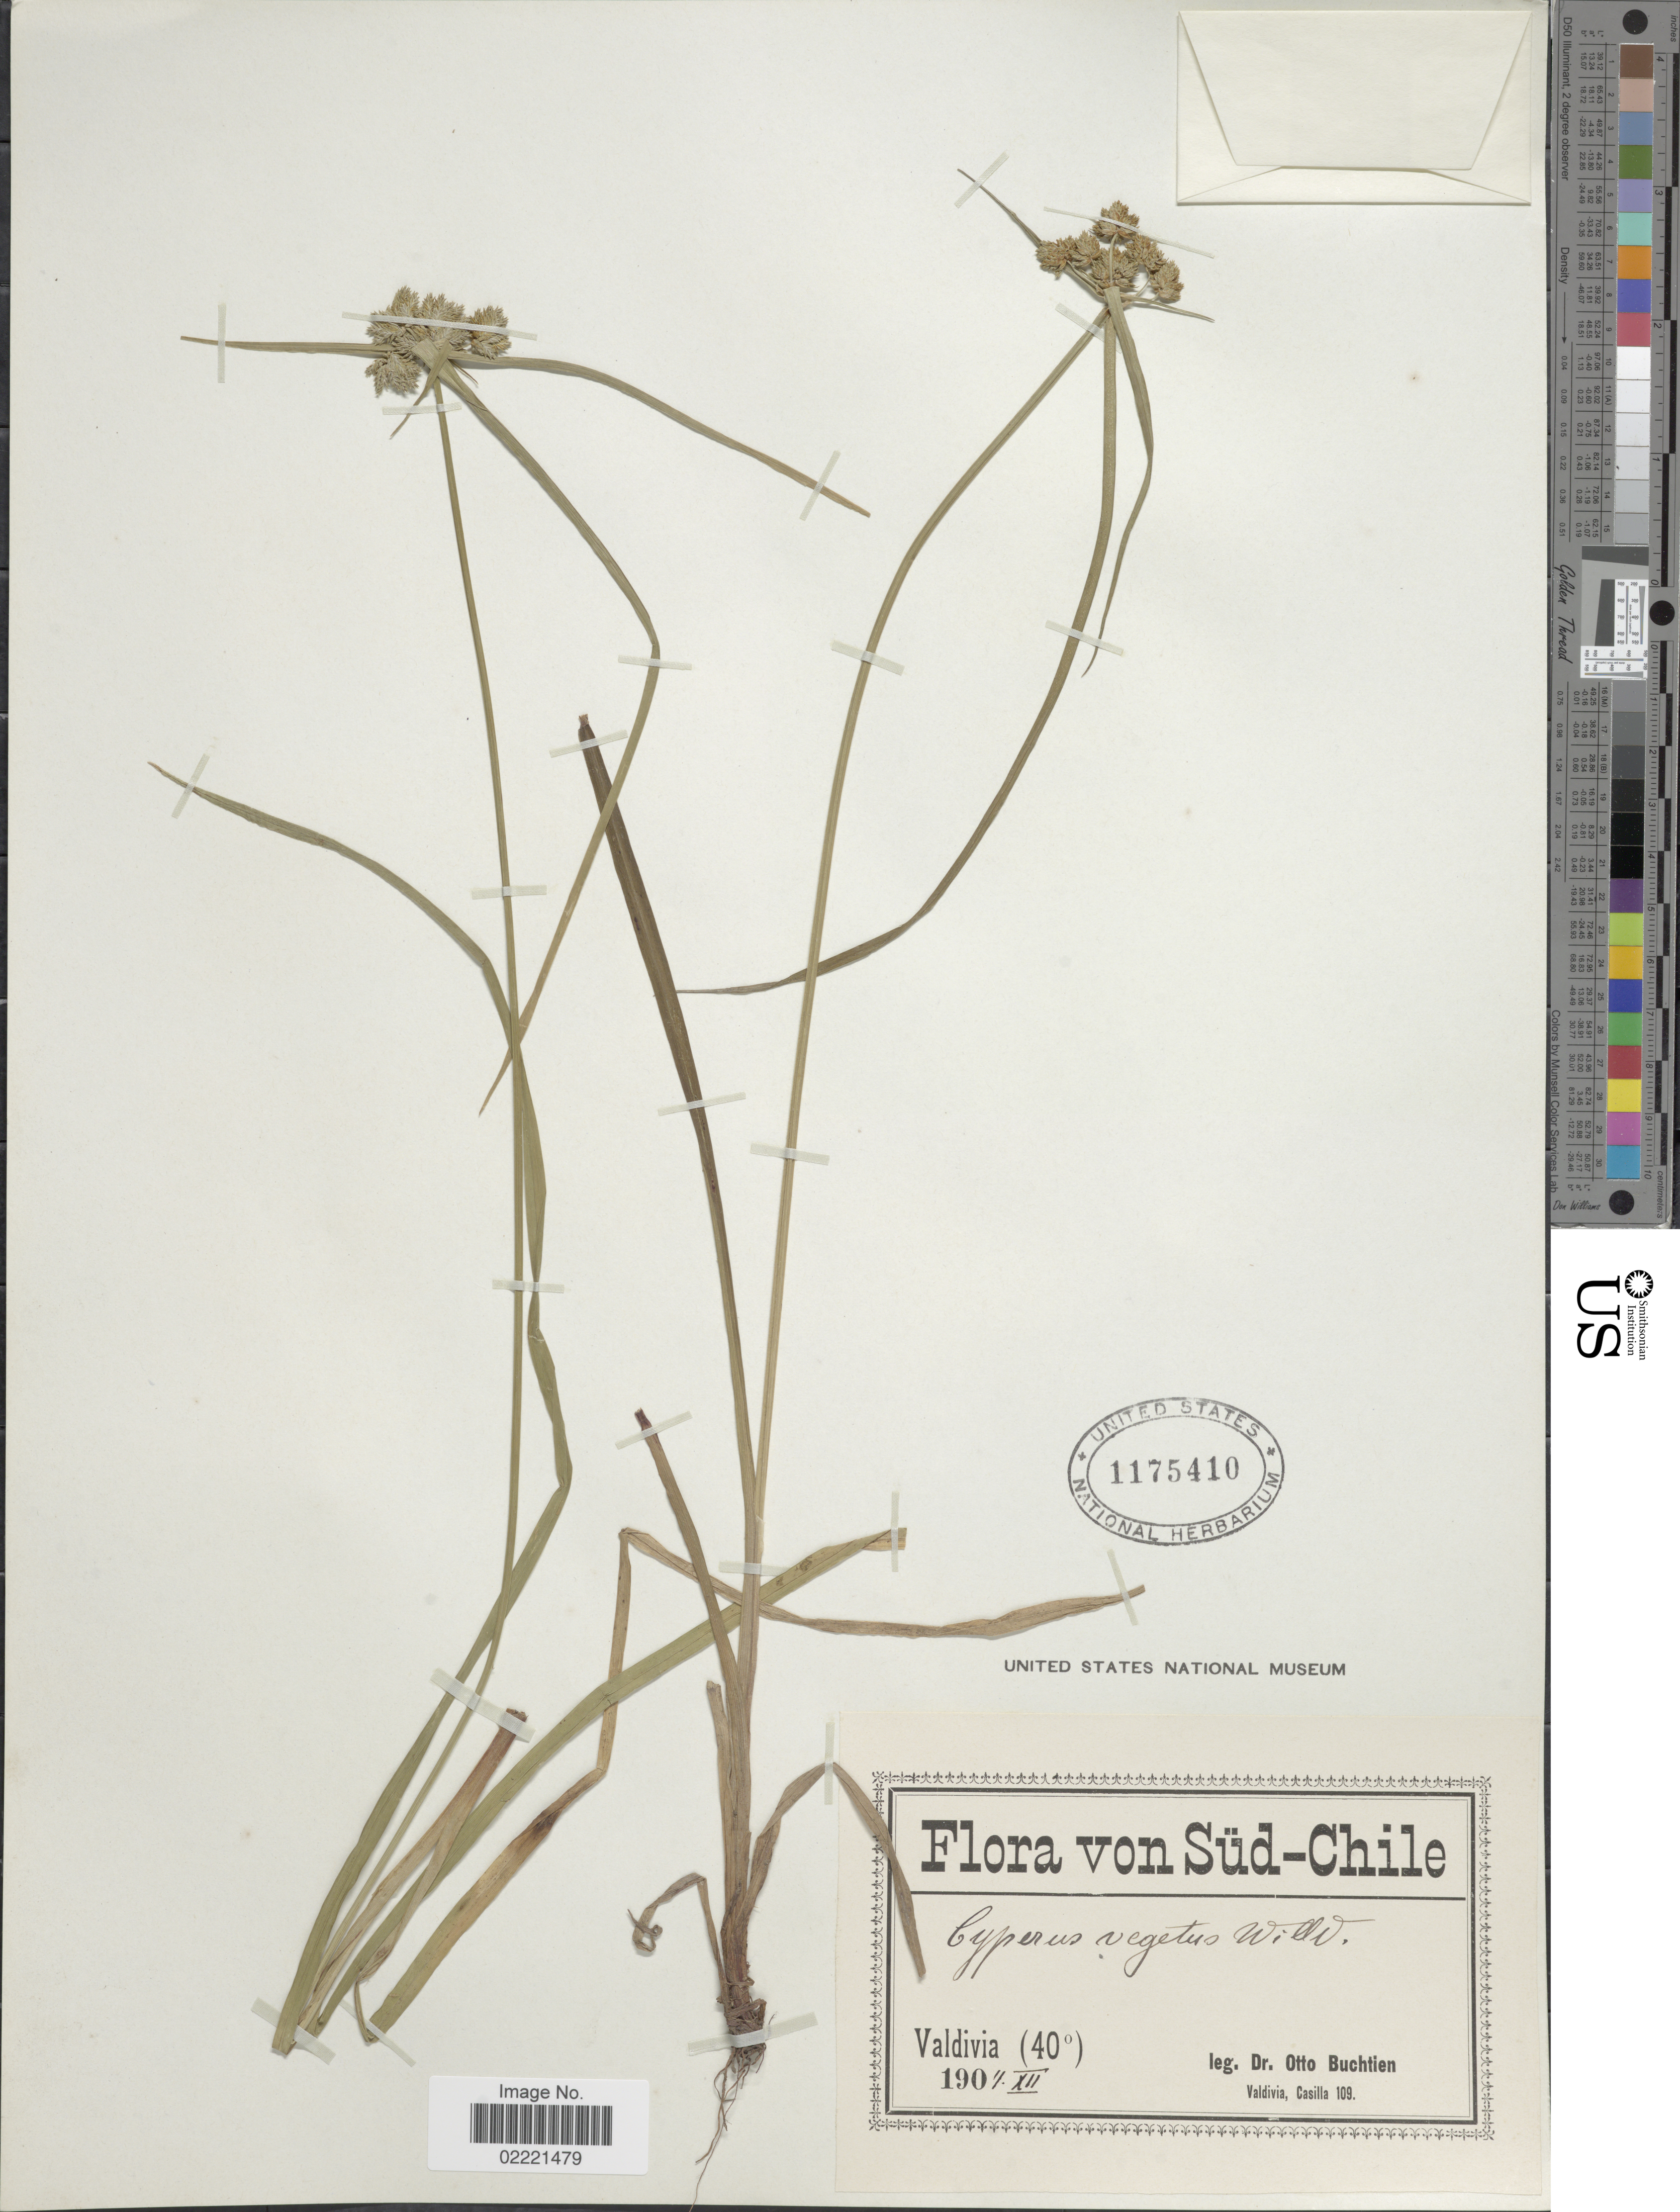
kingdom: Plantae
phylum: Tracheophyta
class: Liliopsida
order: Poales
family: Cyperaceae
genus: Cyperus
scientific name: Cyperus eragrostis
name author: Lam.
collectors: O. Buchtien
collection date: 1901-12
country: Chile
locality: Sud-Chile, Valdivia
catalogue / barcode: US 1175410